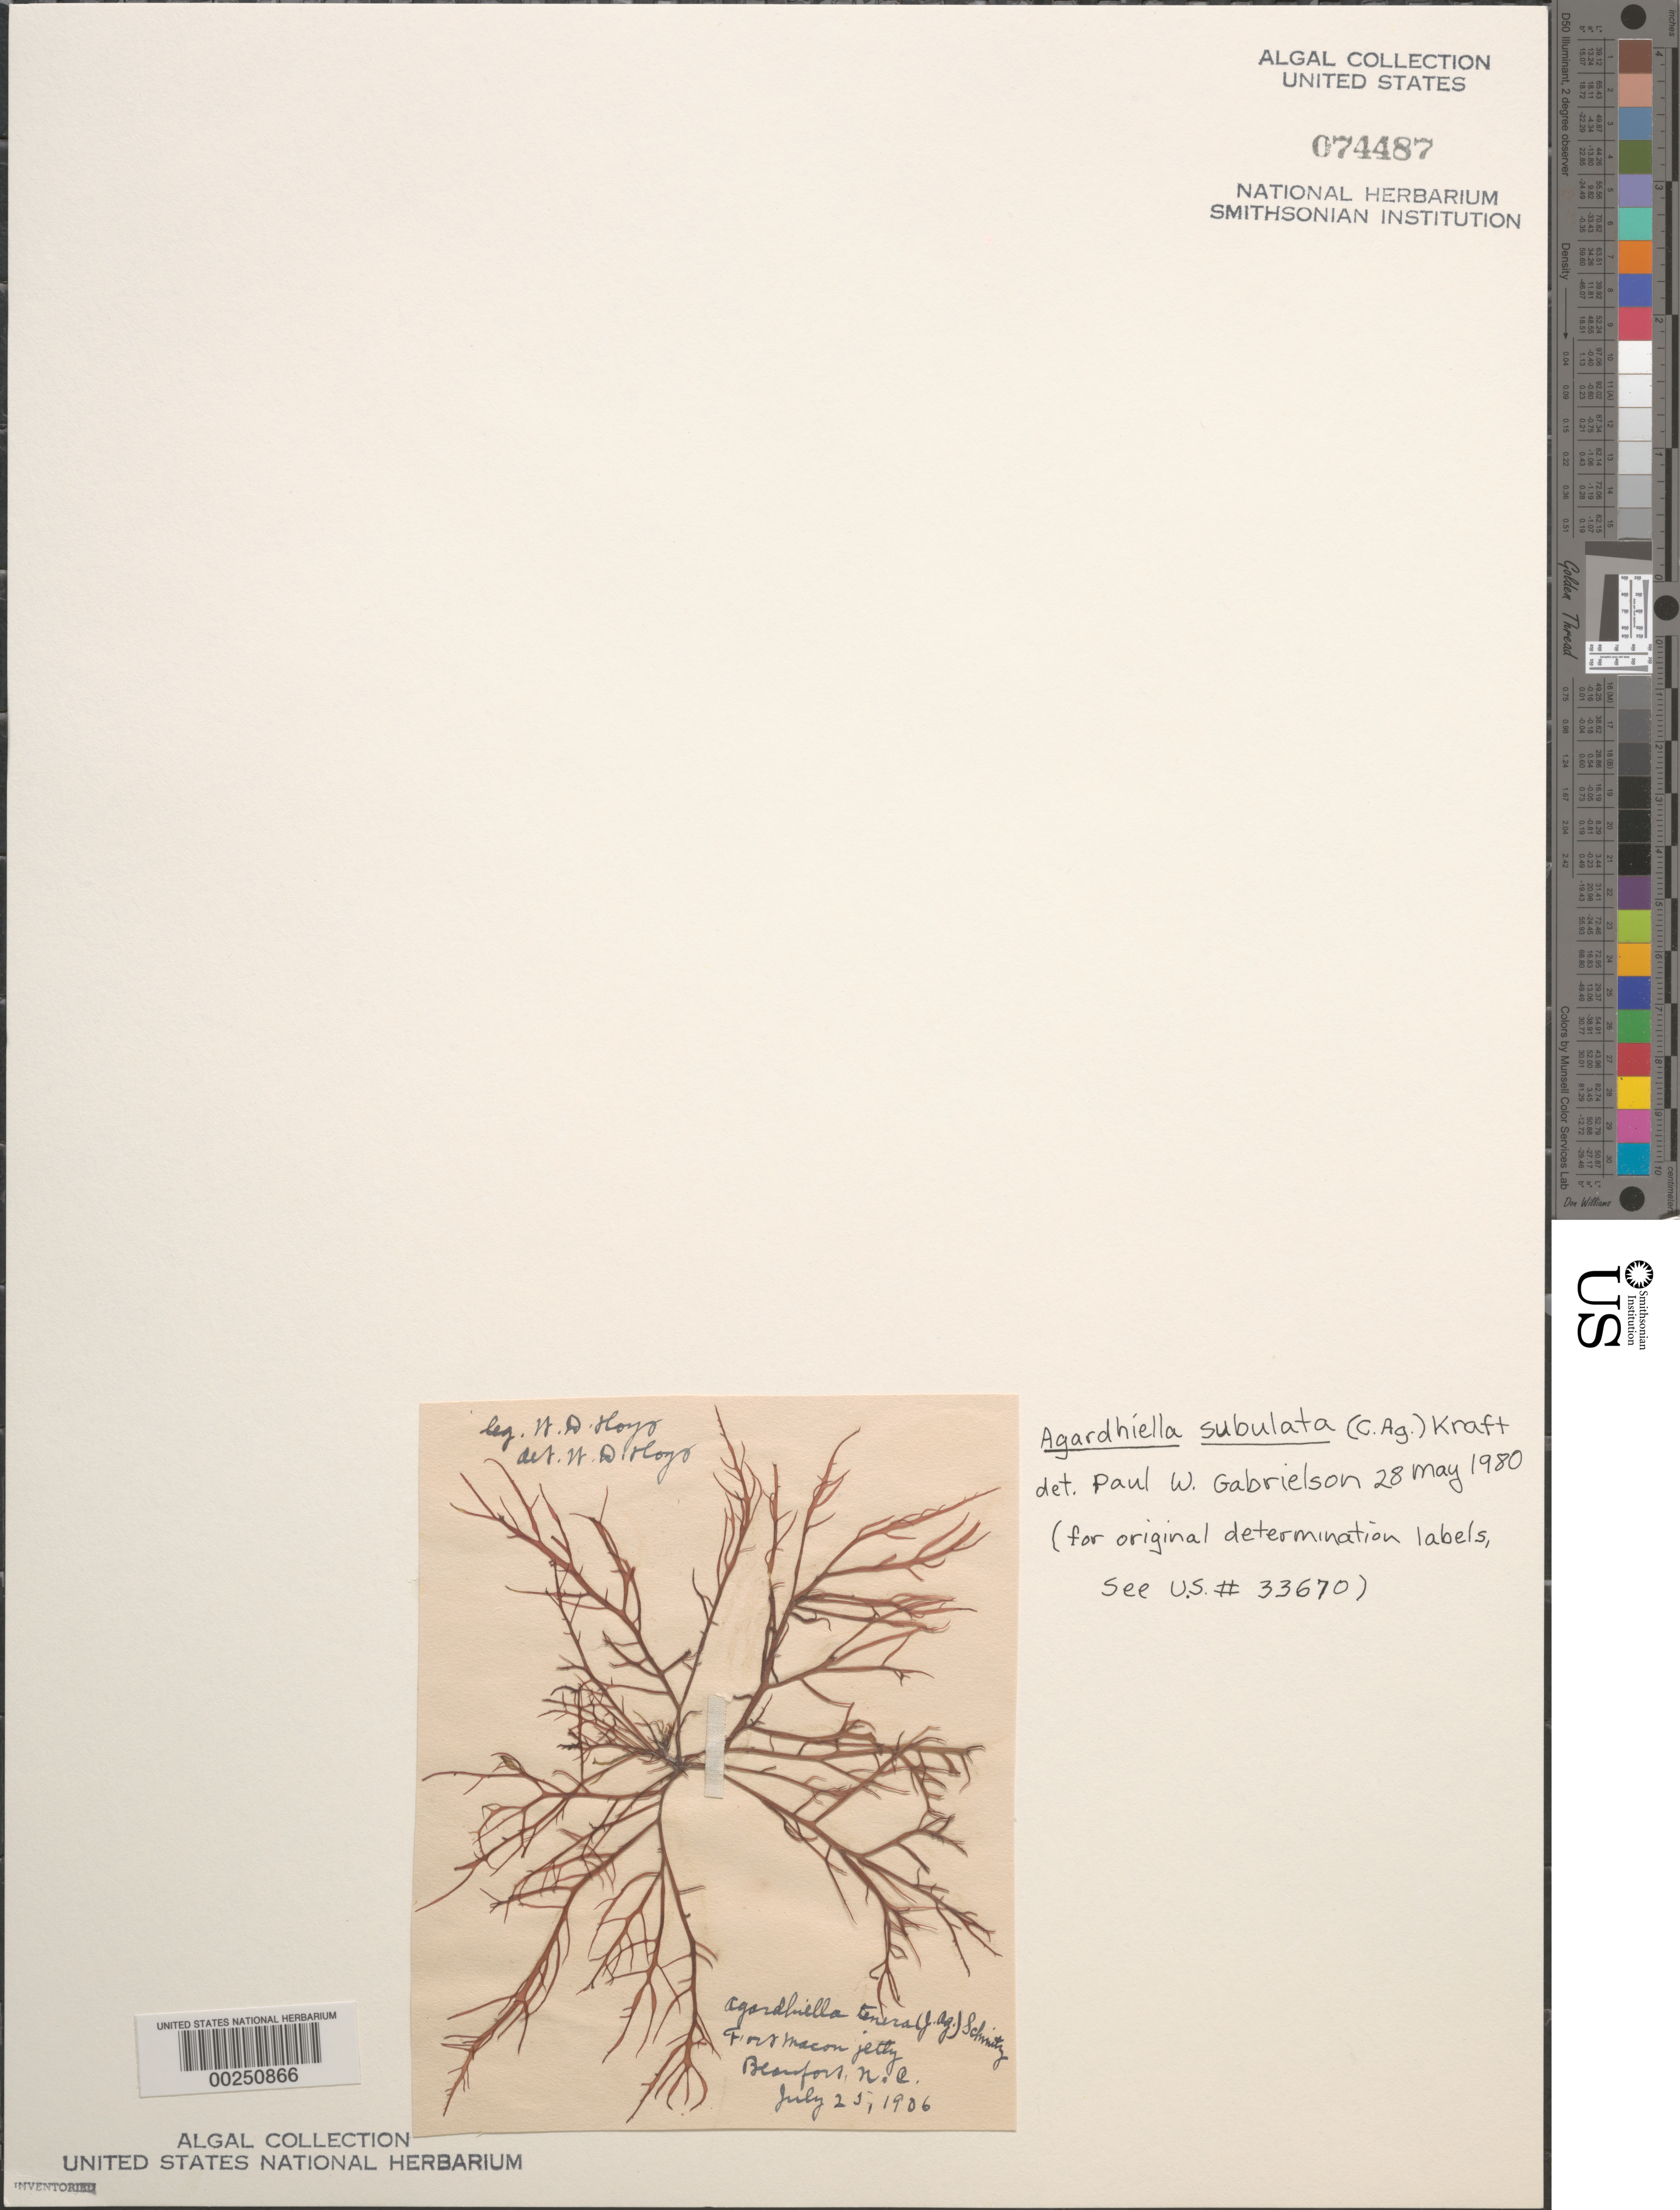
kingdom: Plantae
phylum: Rhodophyta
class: Florideophyceae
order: Gigartinales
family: Solieriaceae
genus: Agardhiella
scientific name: Agardhiella subulata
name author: (C. Agardh) G.T.Kraft & M.J. Wynne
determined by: Gabrielson, P. W.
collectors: W. D. Hoyt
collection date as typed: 25 Jul 1906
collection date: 1906-07-25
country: United States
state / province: North Carolina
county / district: Carteret County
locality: Beaufort, Fort Macon jetty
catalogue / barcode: US 74487